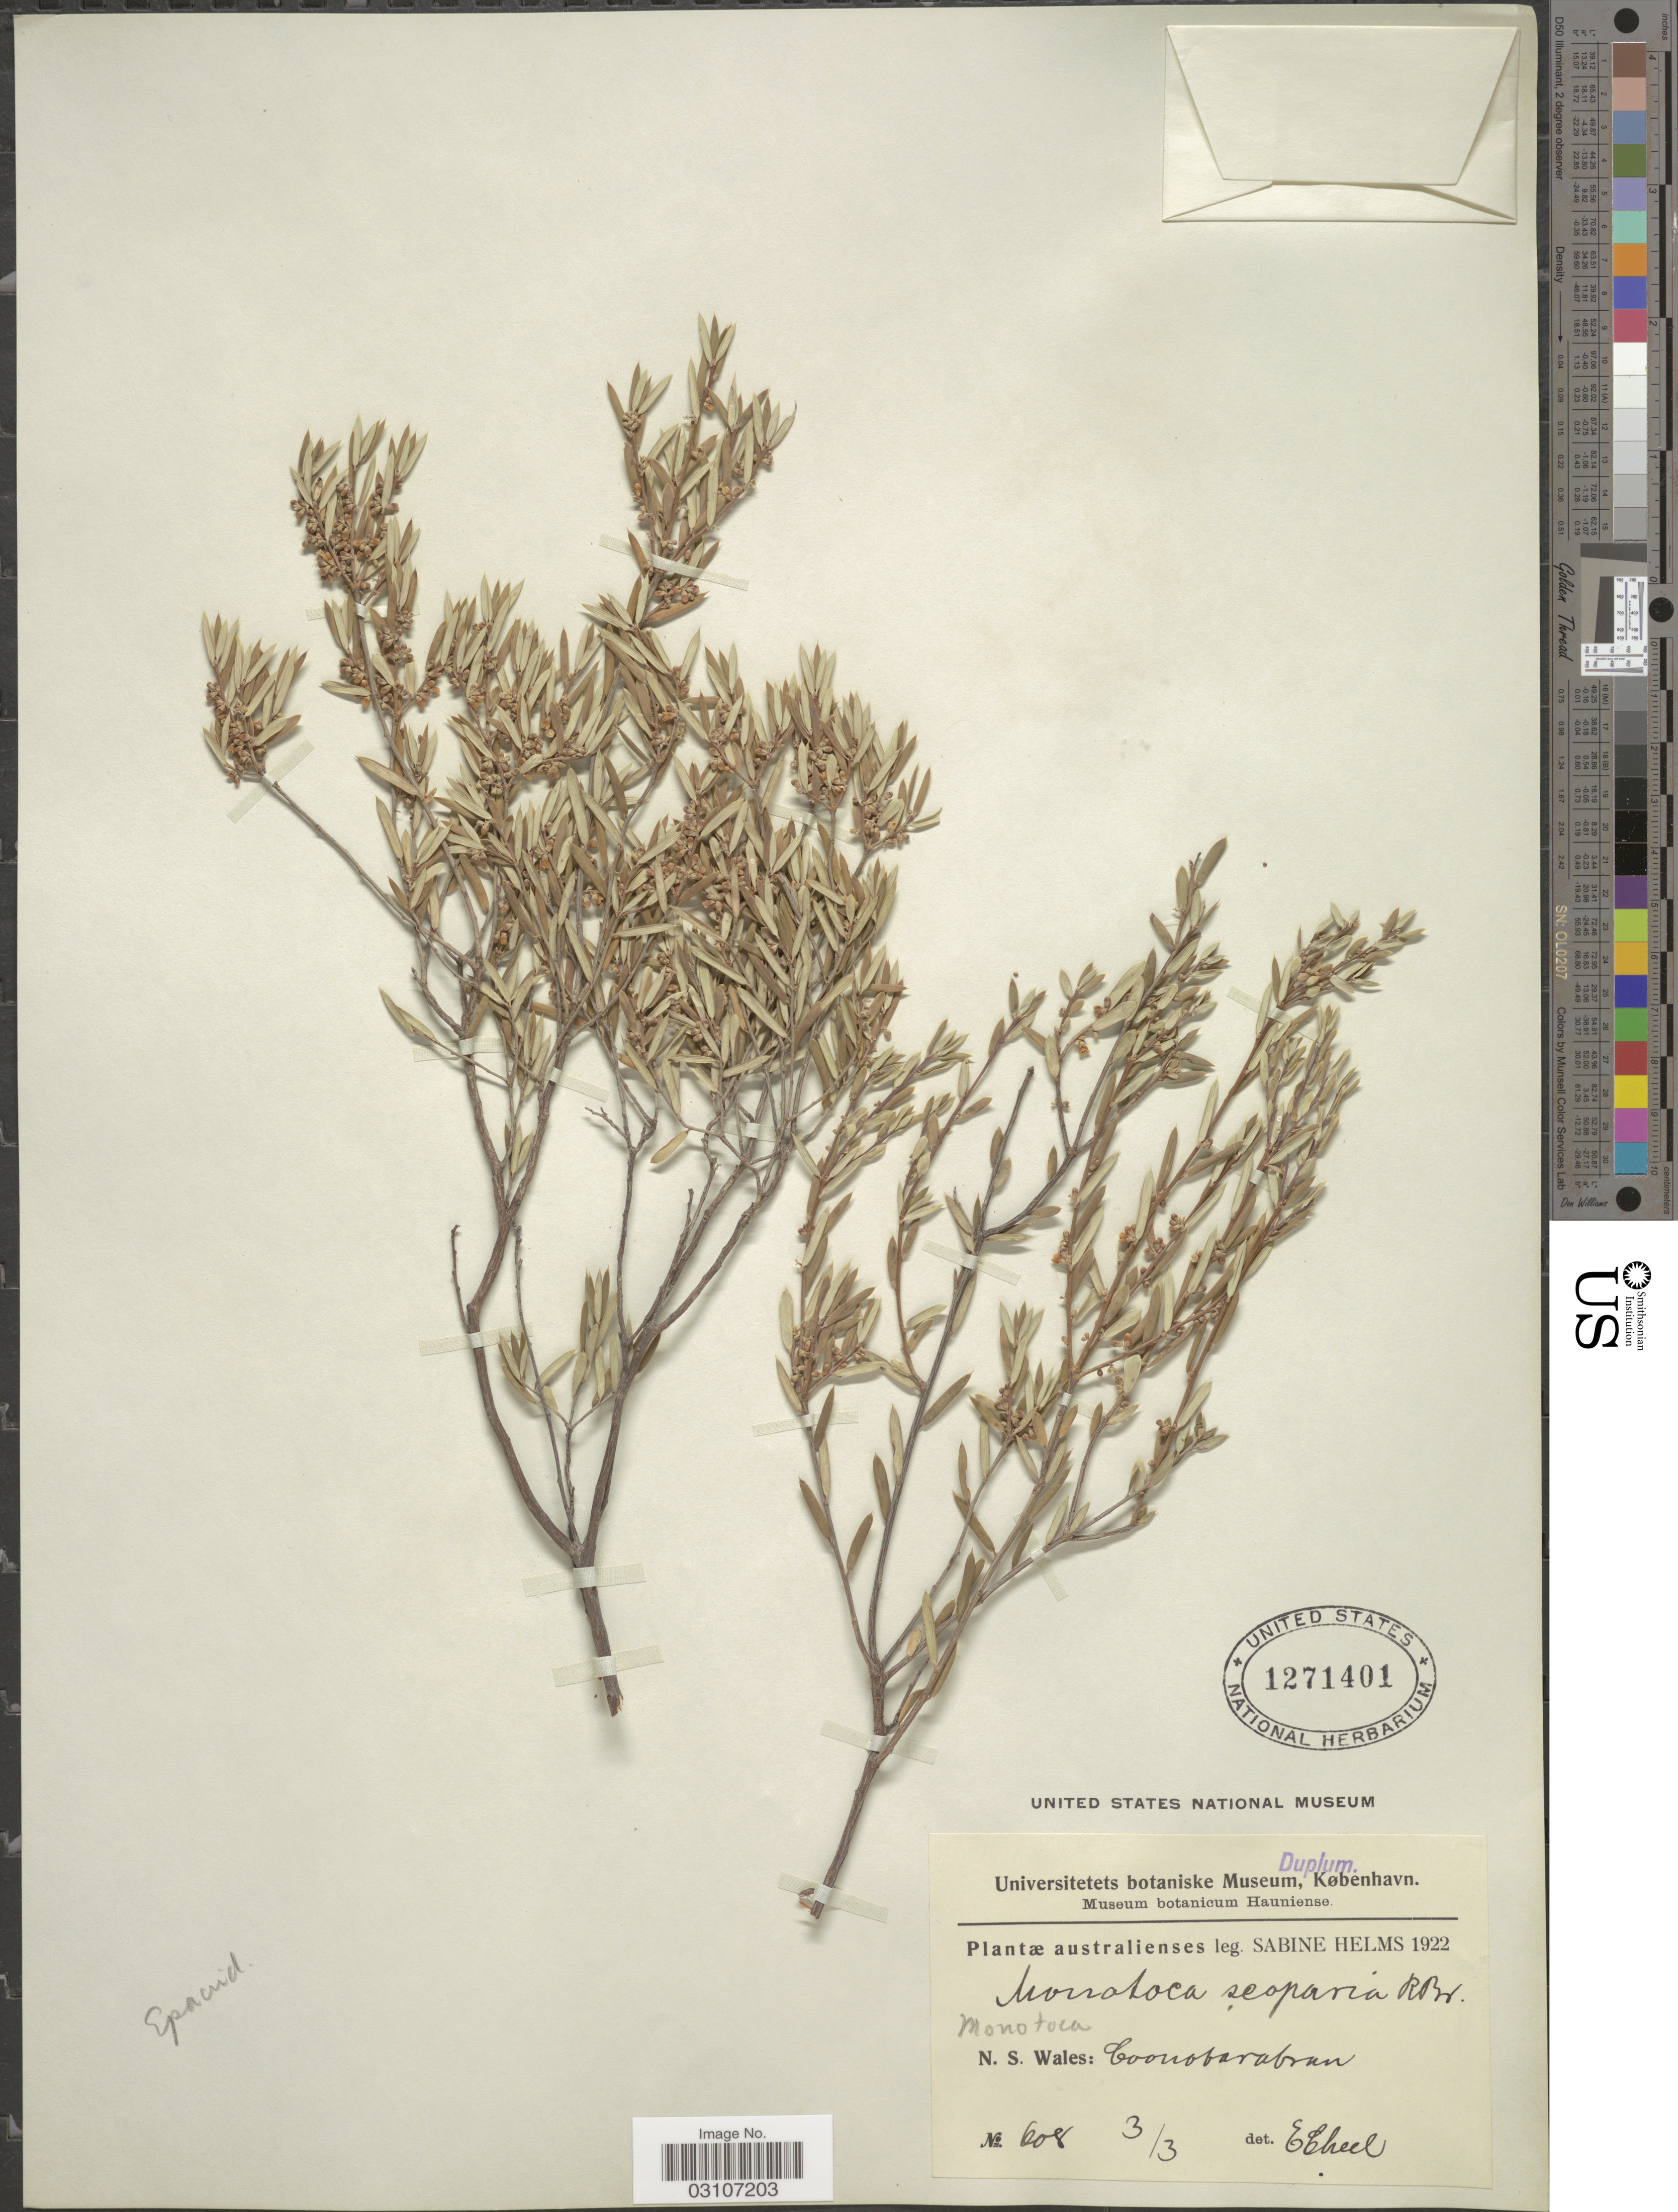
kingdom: Plantae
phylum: Tracheophyta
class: Magnoliopsida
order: Ericales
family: Ericaceae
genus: Monotoca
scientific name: Monotoca scoparia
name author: (Sm.) R. Br.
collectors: S. Helms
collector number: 608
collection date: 1922-03-03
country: Australia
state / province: New South Wales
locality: N. S. Wales: Coonobarrabran.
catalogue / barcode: US 1271401